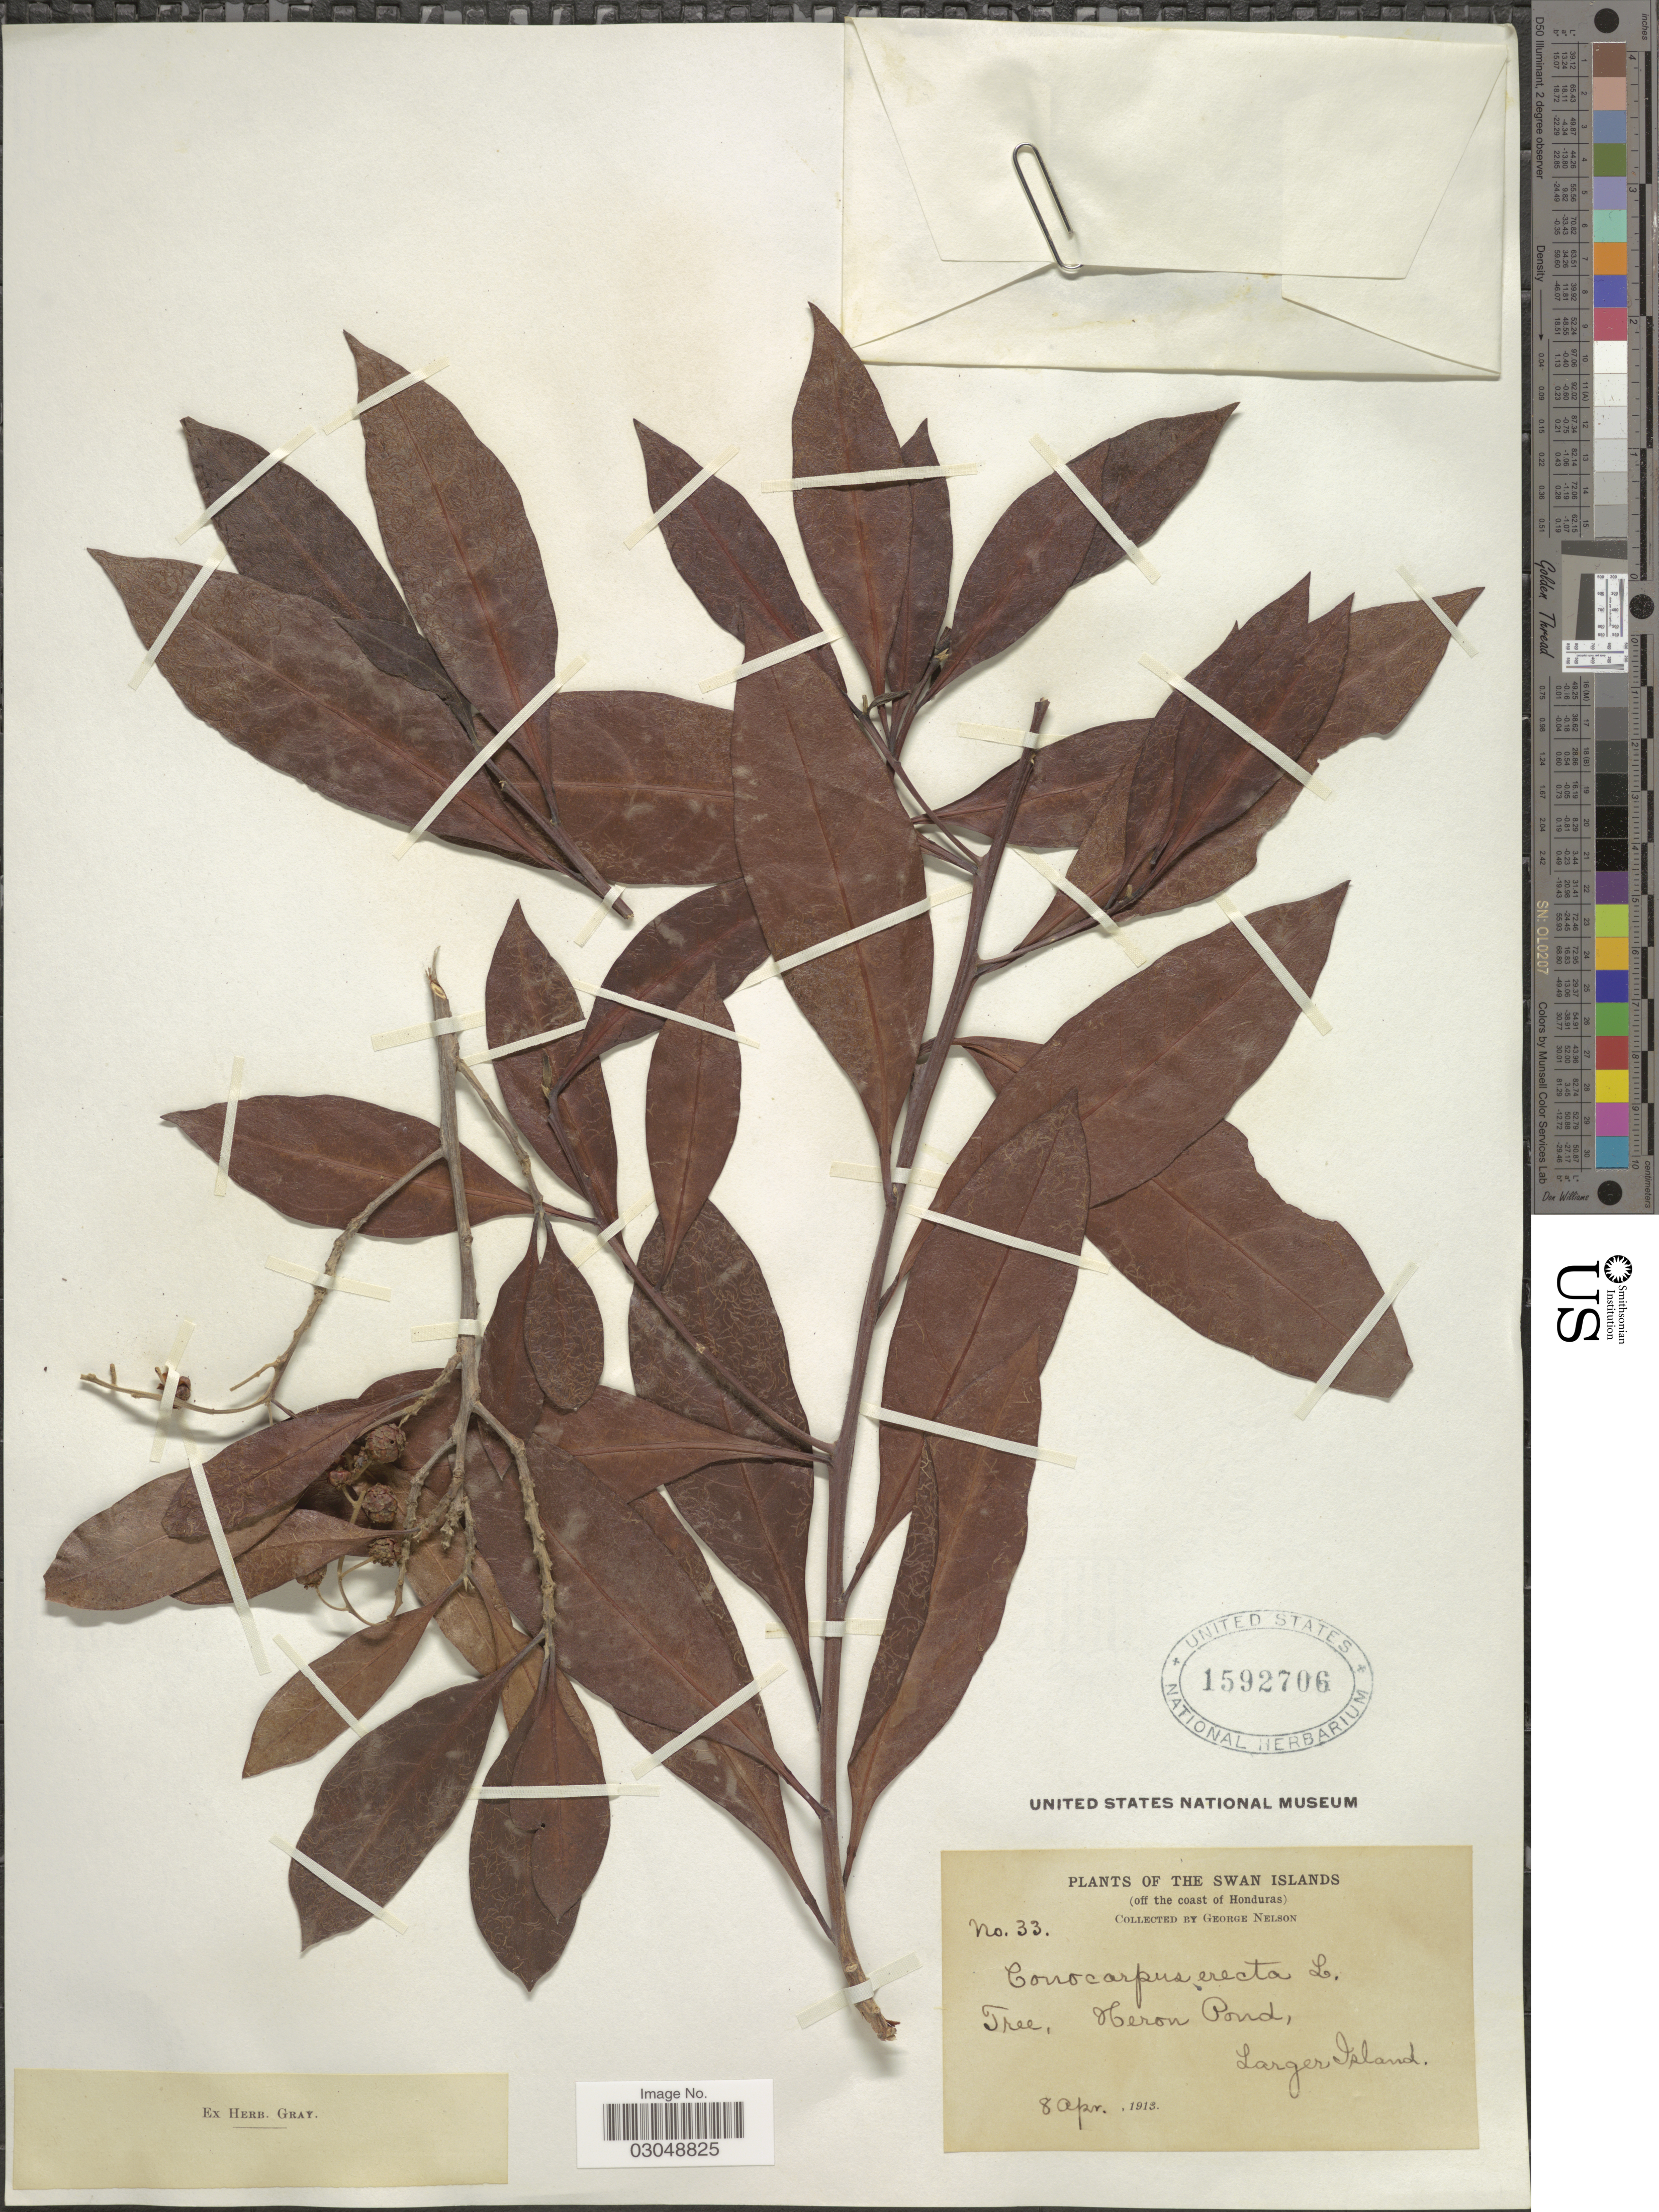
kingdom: Plantae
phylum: Tracheophyta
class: Magnoliopsida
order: Myrtales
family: Combretaceae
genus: Conocarpus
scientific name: Conocarpus erectus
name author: L.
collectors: G. Nelson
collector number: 33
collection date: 1913-04-08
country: Honduras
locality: Swan Islands (off the coast of Honduras). Heron Pond, Larger Island.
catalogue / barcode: US 1592706